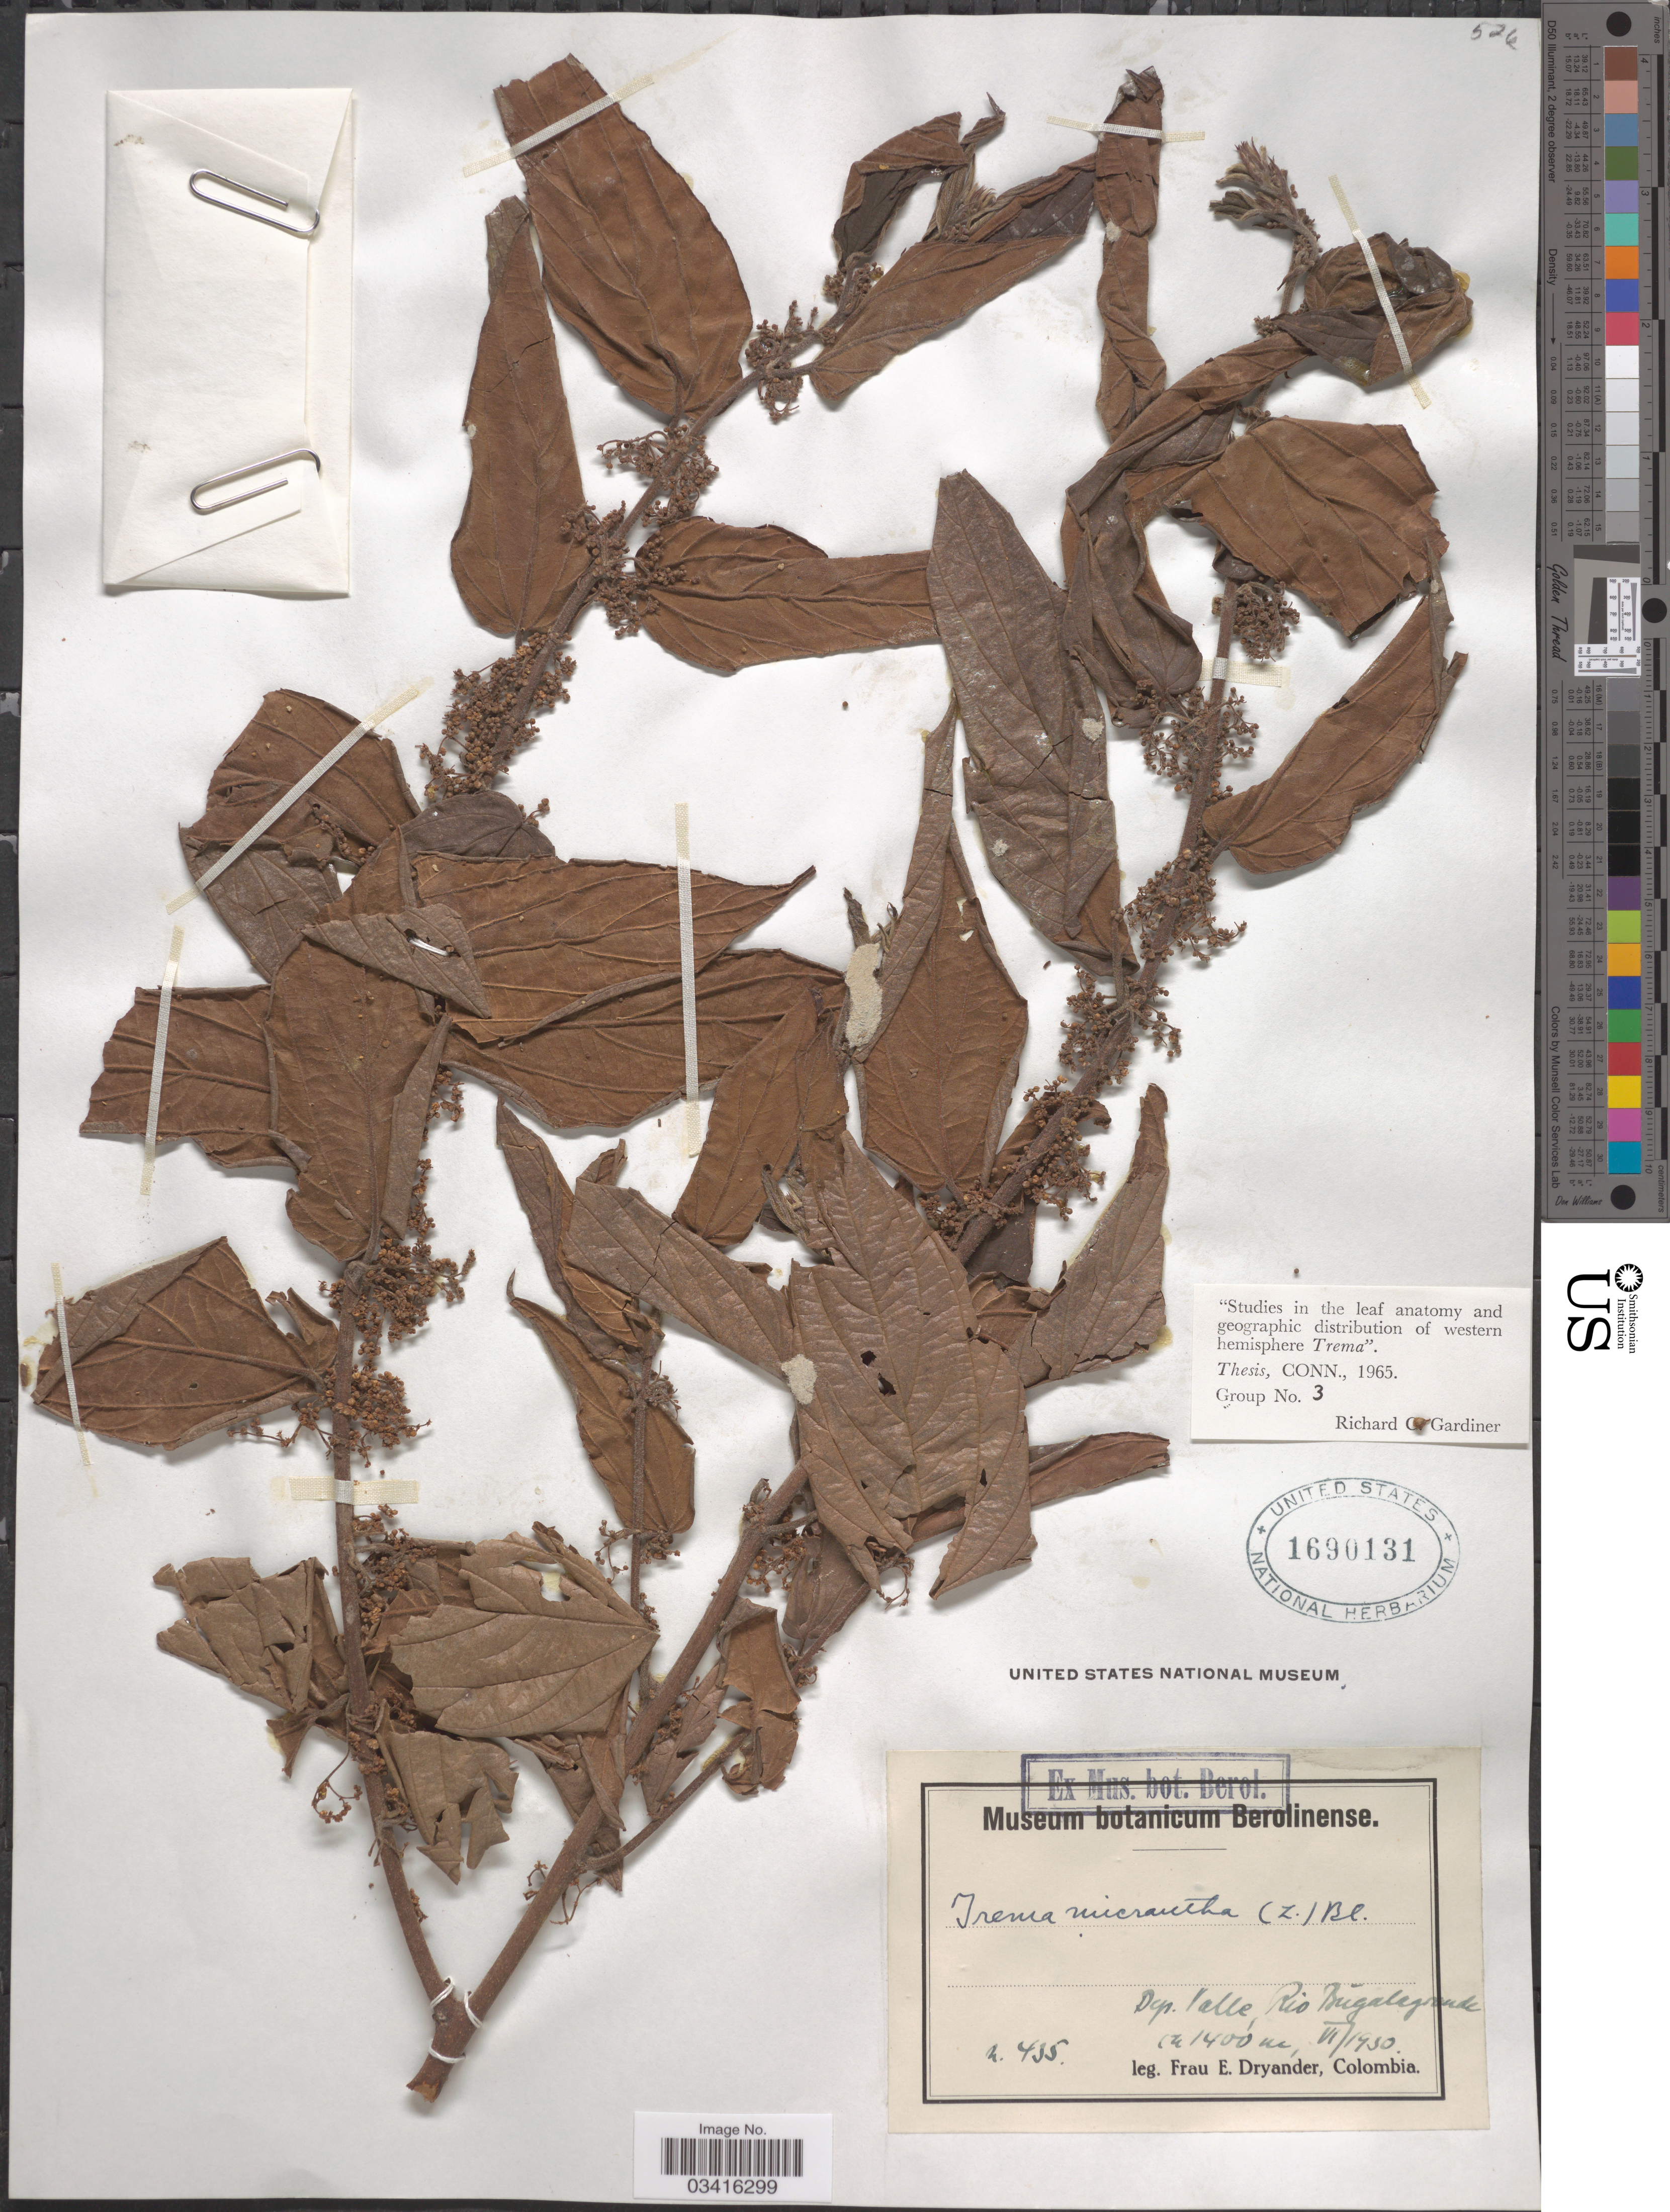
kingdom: Plantae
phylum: Tracheophyta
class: Magnoliopsida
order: Rosales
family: Cannabaceae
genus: Trema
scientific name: Trema micranthum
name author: (L.) Blume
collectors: F. Dryander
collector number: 435*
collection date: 1950-06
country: Colombia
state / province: Valle del Cauca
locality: Dep. Valle. Rio Bugalagrande.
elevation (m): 1400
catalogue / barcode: US 1690131